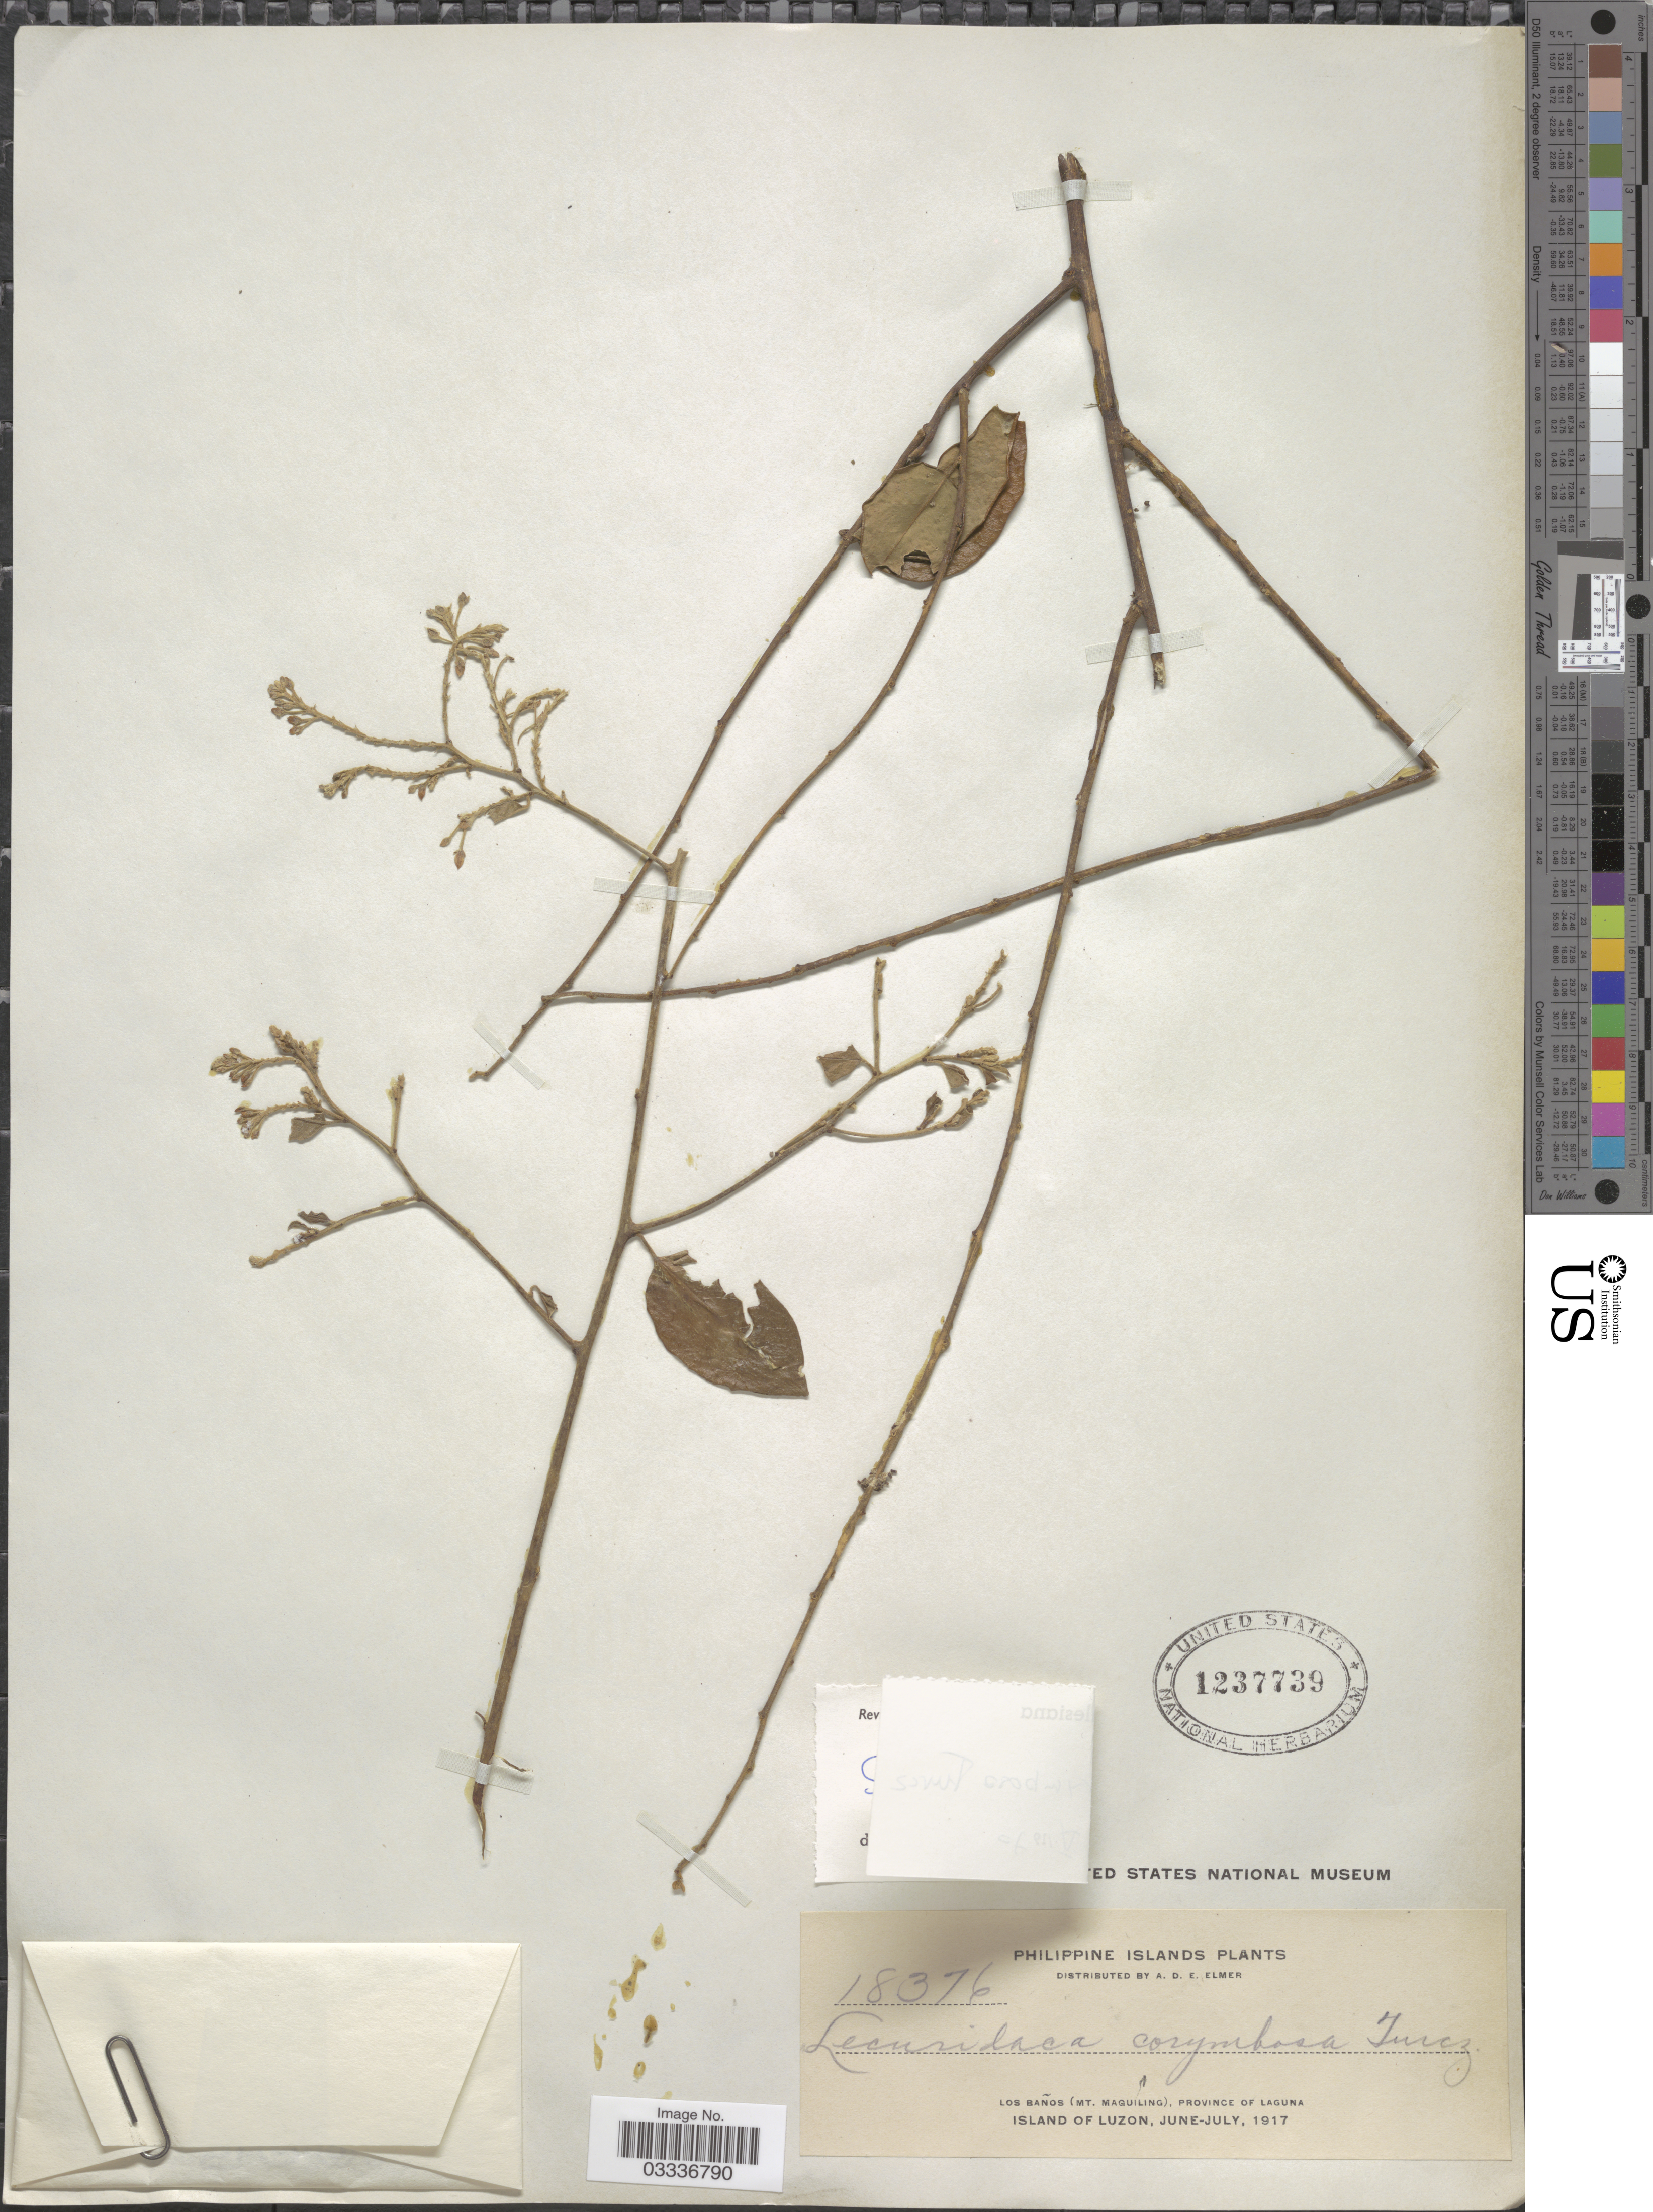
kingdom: Plantae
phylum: Tracheophyta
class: Magnoliopsida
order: Fabales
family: Polygalaceae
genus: Securidaca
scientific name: Securidaca corymbosa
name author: Turcz.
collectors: A. D. E. Elmer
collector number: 18376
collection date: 1917-06/1917-07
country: Philippines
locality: Los Baños (Mt. Maquiling), Province of Laguna Island of Luzon.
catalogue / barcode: US 1237739